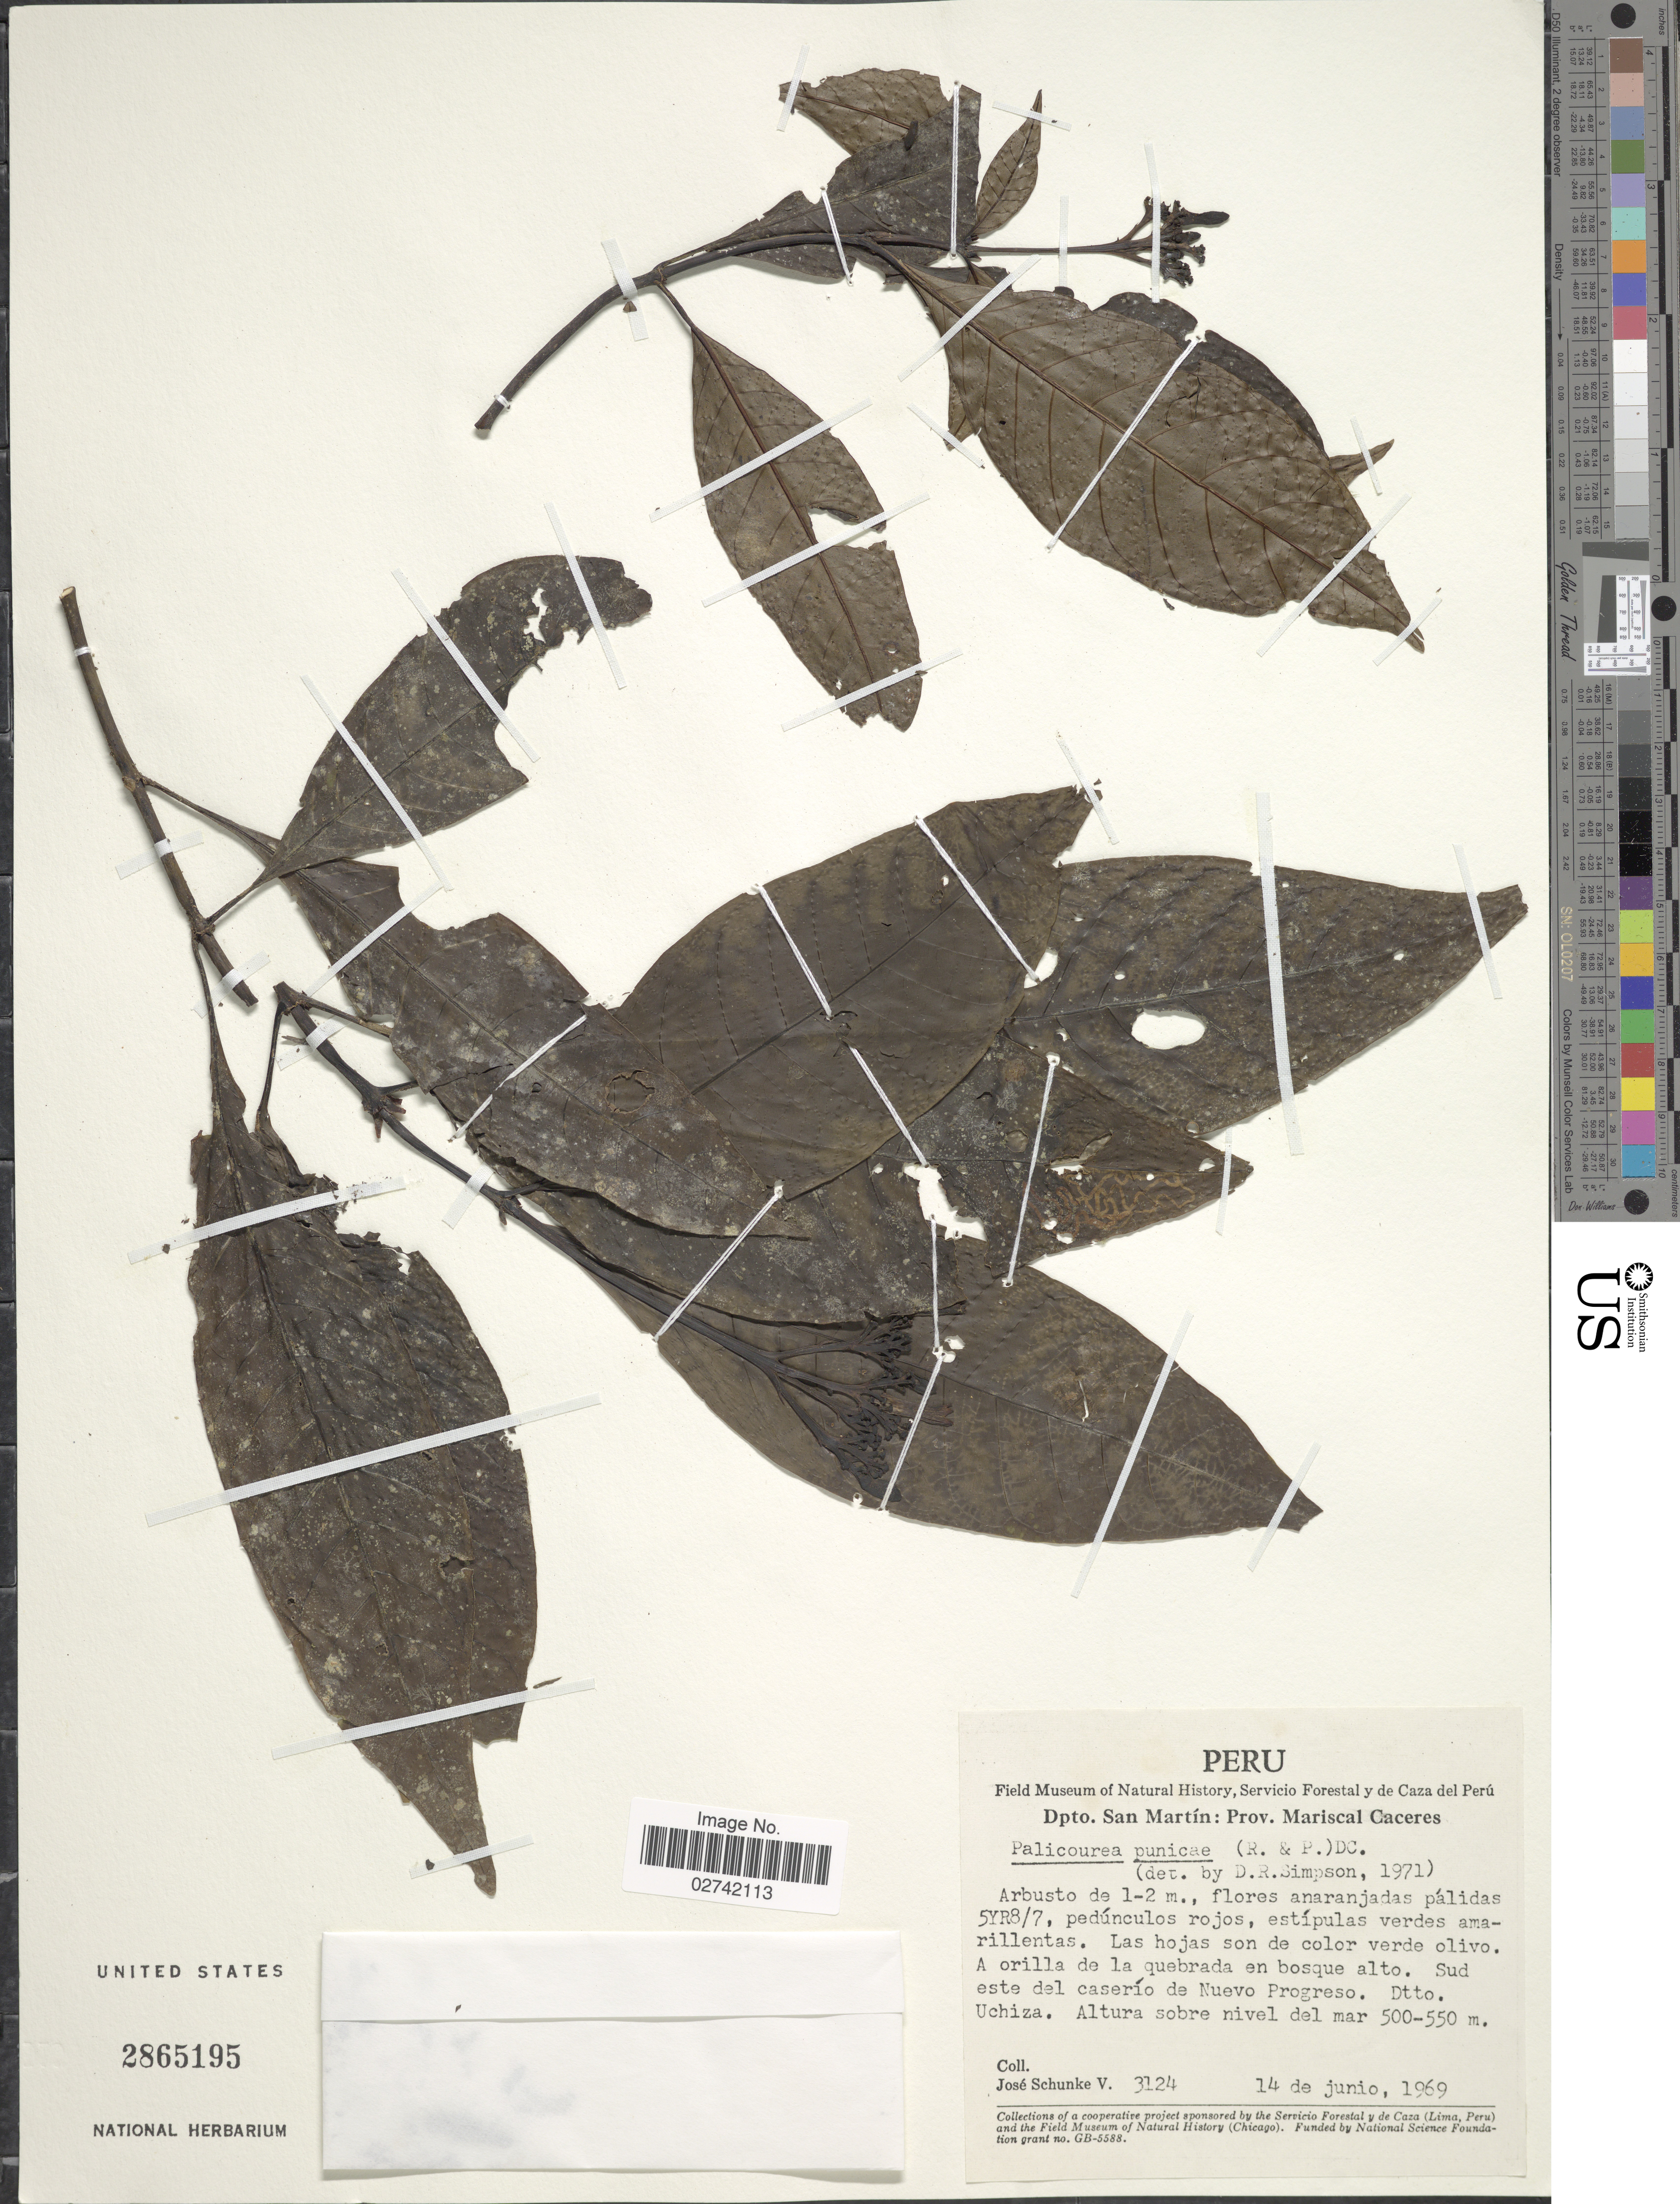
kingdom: Plantae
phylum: Tracheophyta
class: Magnoliopsida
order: Gentianales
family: Rubiaceae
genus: Palicourea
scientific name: Palicourea punicea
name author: (Ruiz & Pav.) DC.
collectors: J. Schunke Vigo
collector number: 3124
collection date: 1969-06-14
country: Peru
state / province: San Martín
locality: Prov. Mariscal Caceres, Sud este del caserio de Nuevo Progreso, Dtto. Uchizo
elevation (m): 500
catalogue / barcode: US 2865195